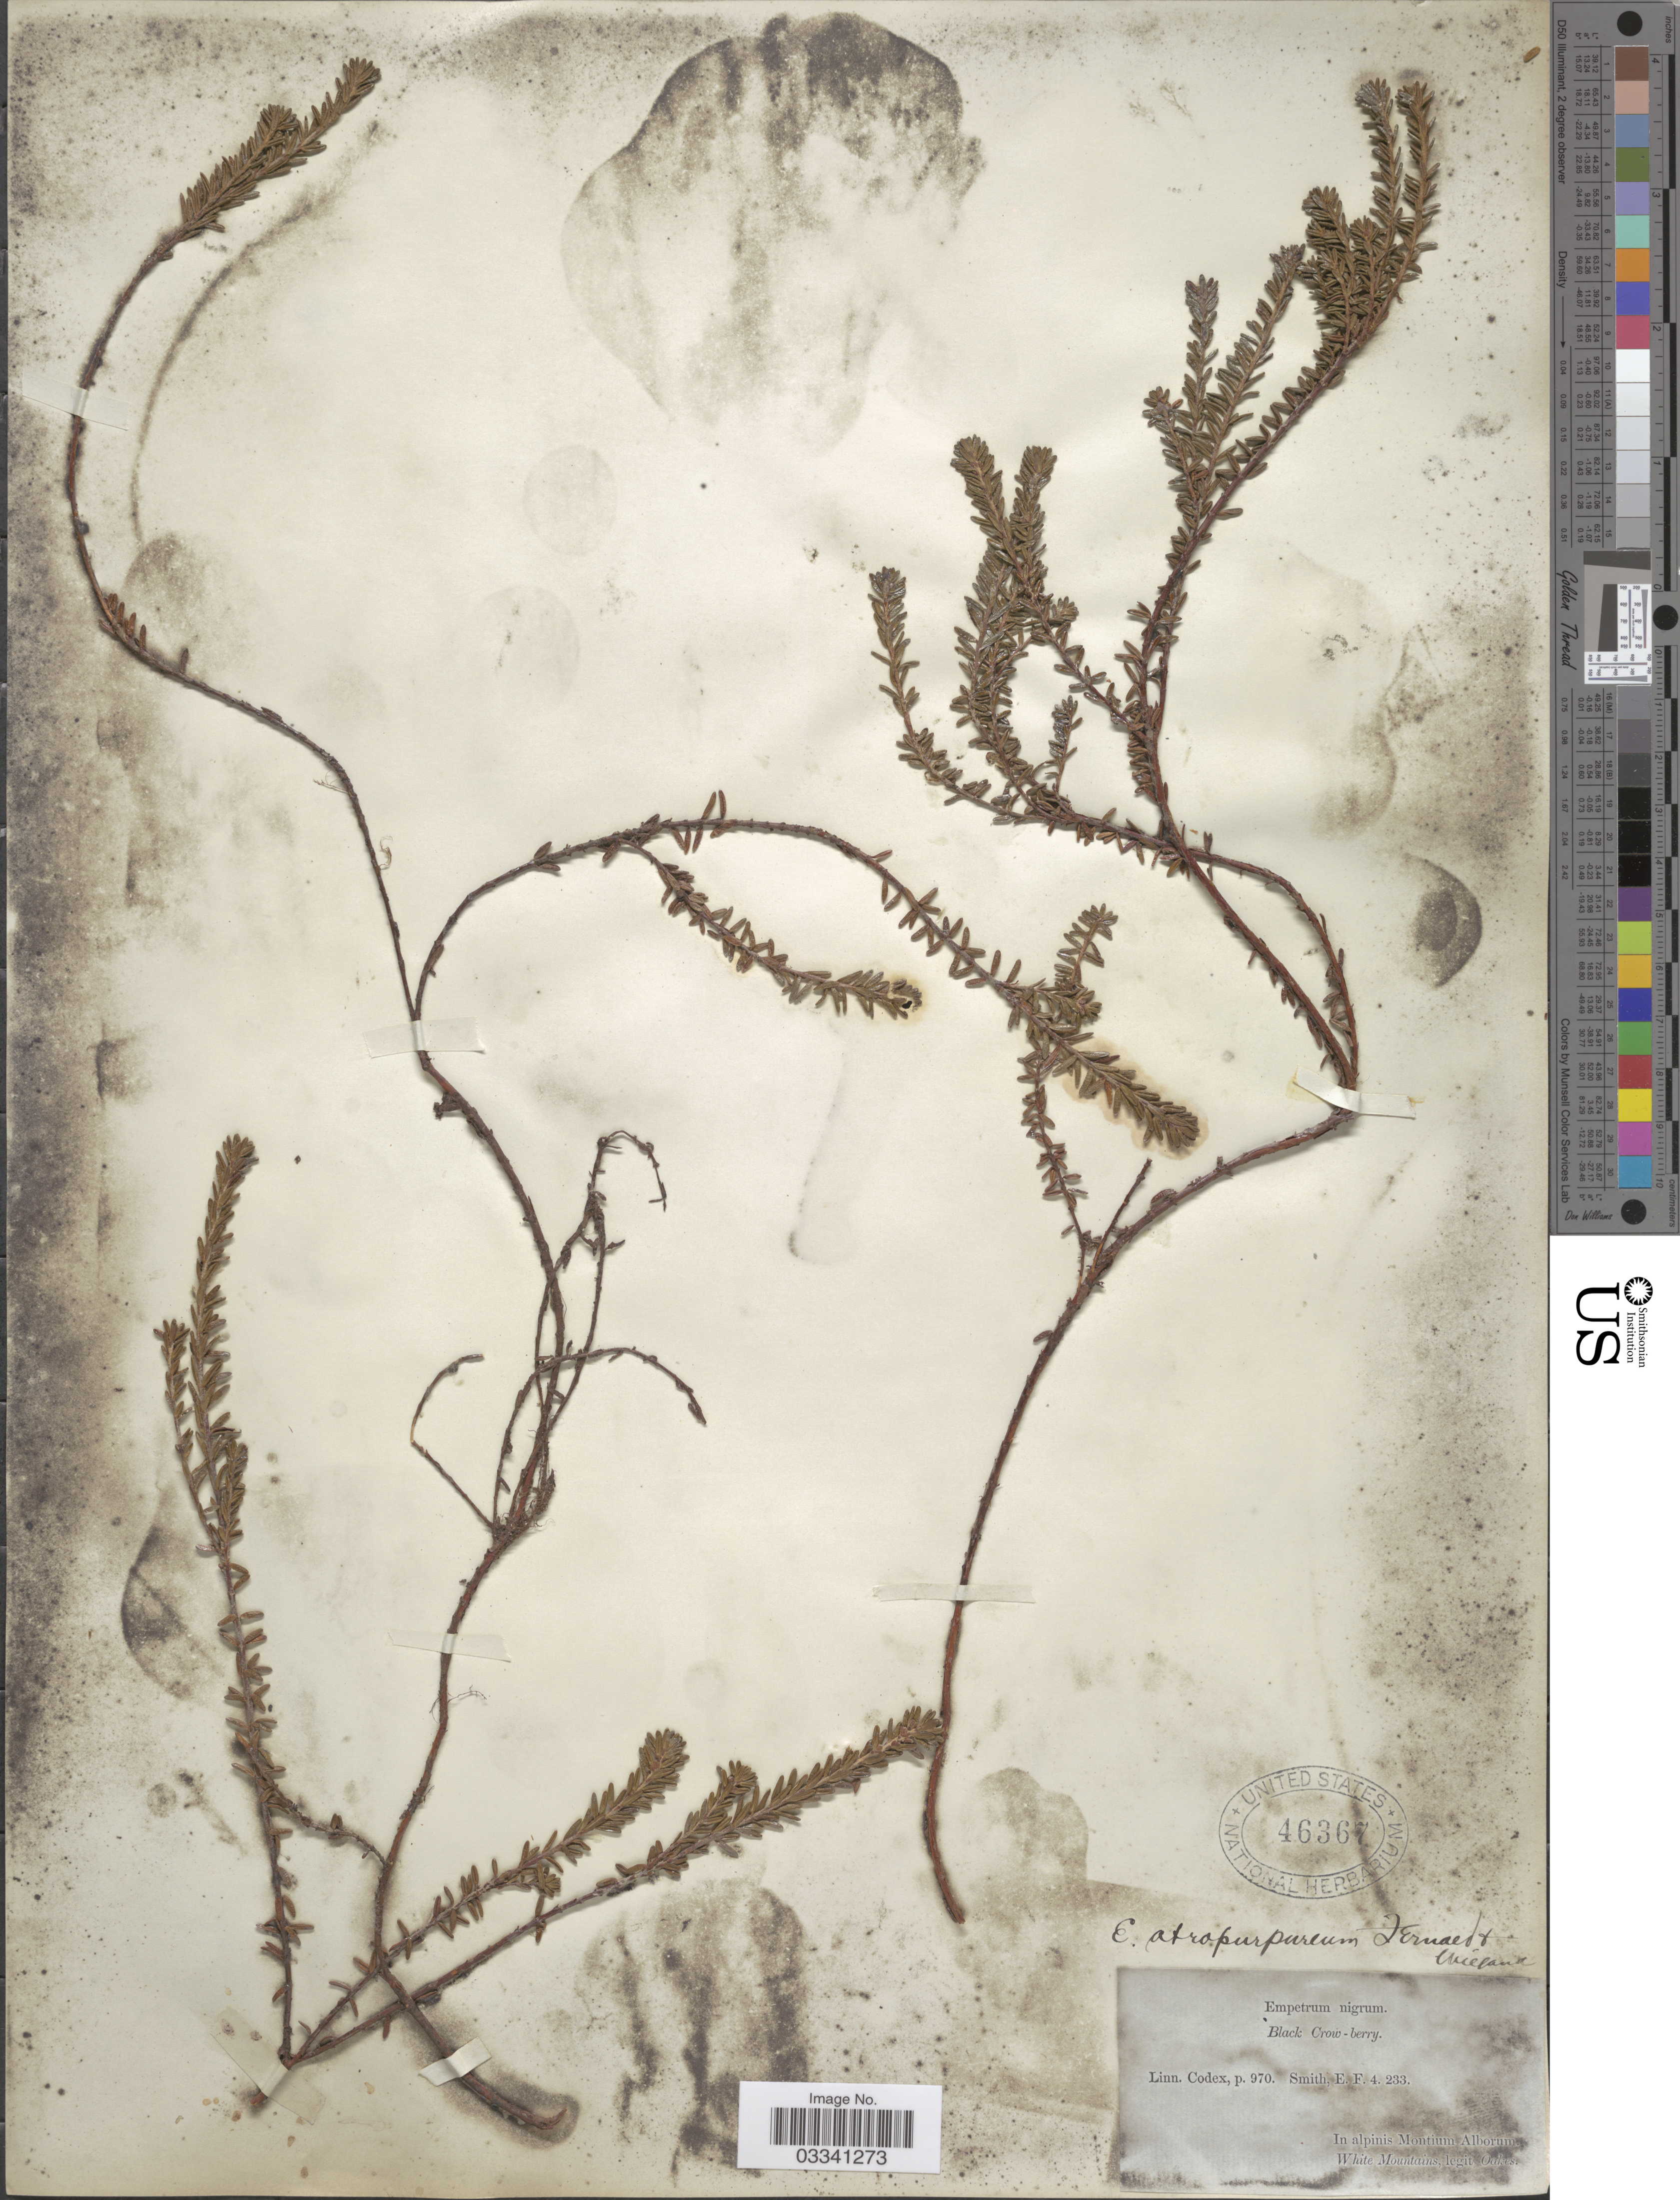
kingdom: Plantae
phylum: Tracheophyta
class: Magnoliopsida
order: Ericales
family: Ericaceae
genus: Empetrum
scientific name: Empetrum atropurpureum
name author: Fernald & Wiegand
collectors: -. Oakes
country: United States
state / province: New Hampshire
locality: In alpinis Montium Alborum. White Mountains.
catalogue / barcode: US 46367